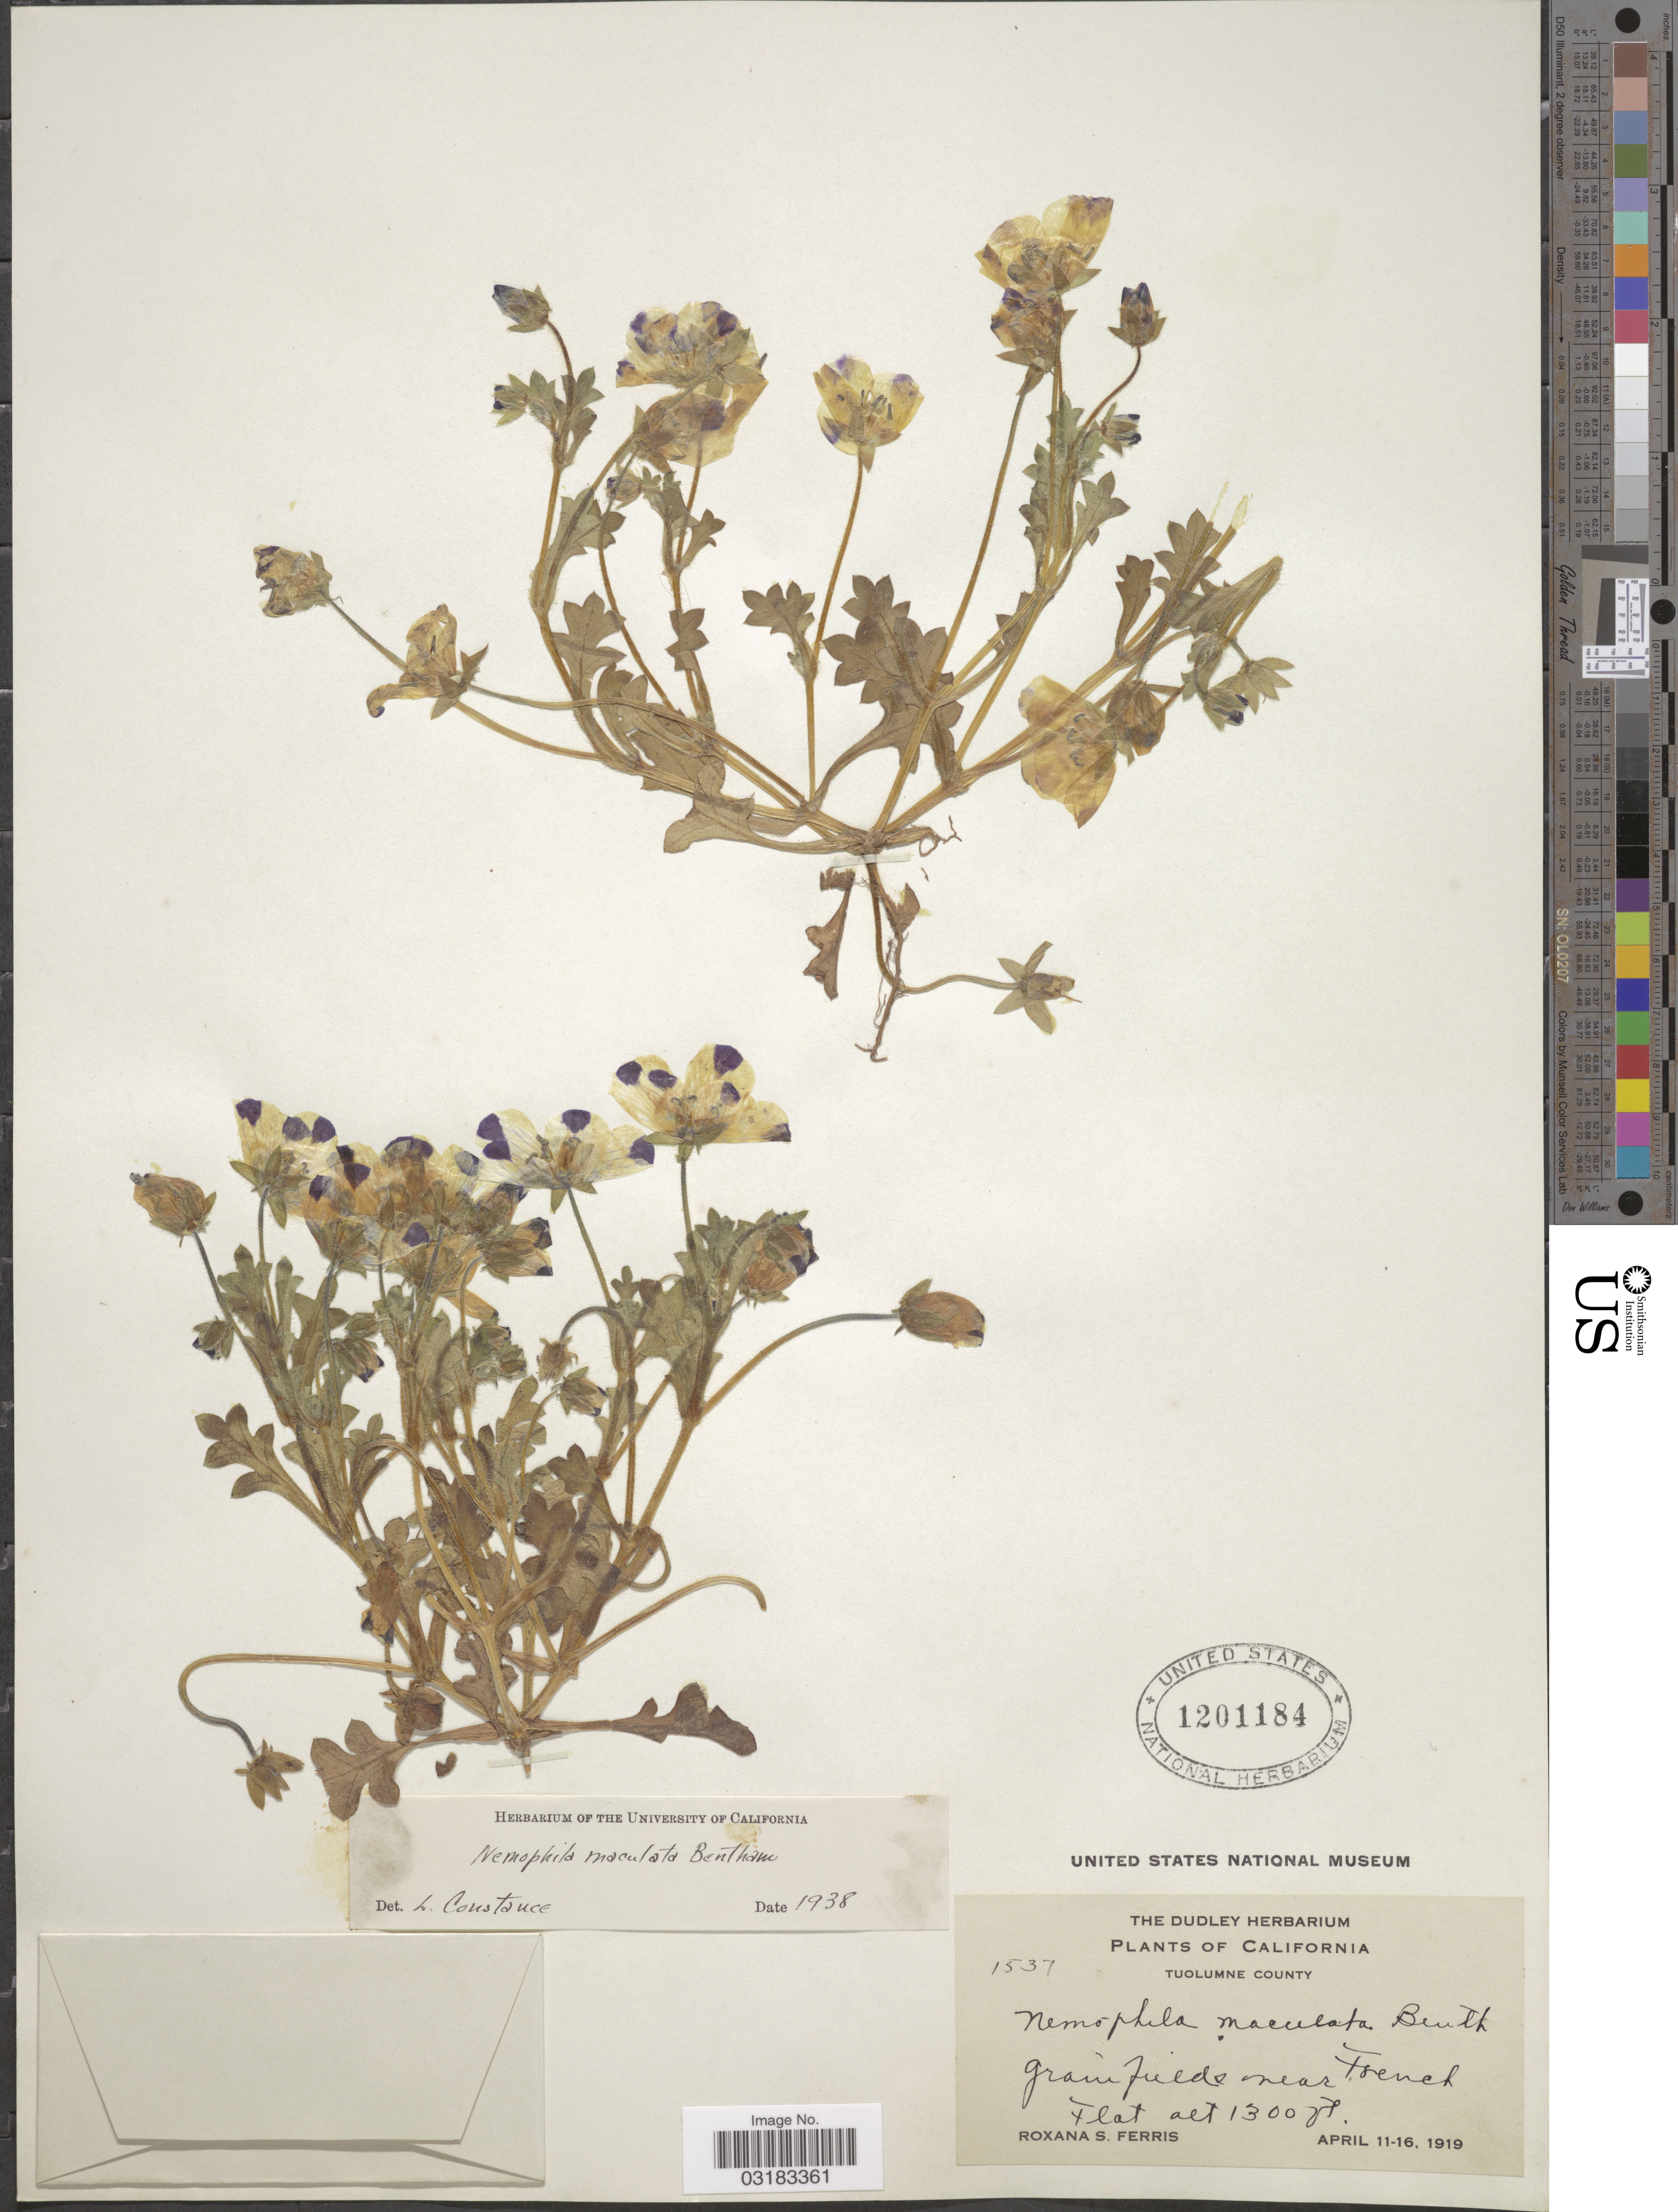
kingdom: Plantae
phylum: Tracheophyta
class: Magnoliopsida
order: Boraginales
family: Hydrophyllaceae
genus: Nemophila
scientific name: Nemophila maculata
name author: Benth. ex Lindl.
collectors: R. S. Ferris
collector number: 1537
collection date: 1919-04-11/1919-04-16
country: United States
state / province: California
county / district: Tuolumne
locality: Tuolumne County, grainfields near French Flat.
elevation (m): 396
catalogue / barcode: US 1201184